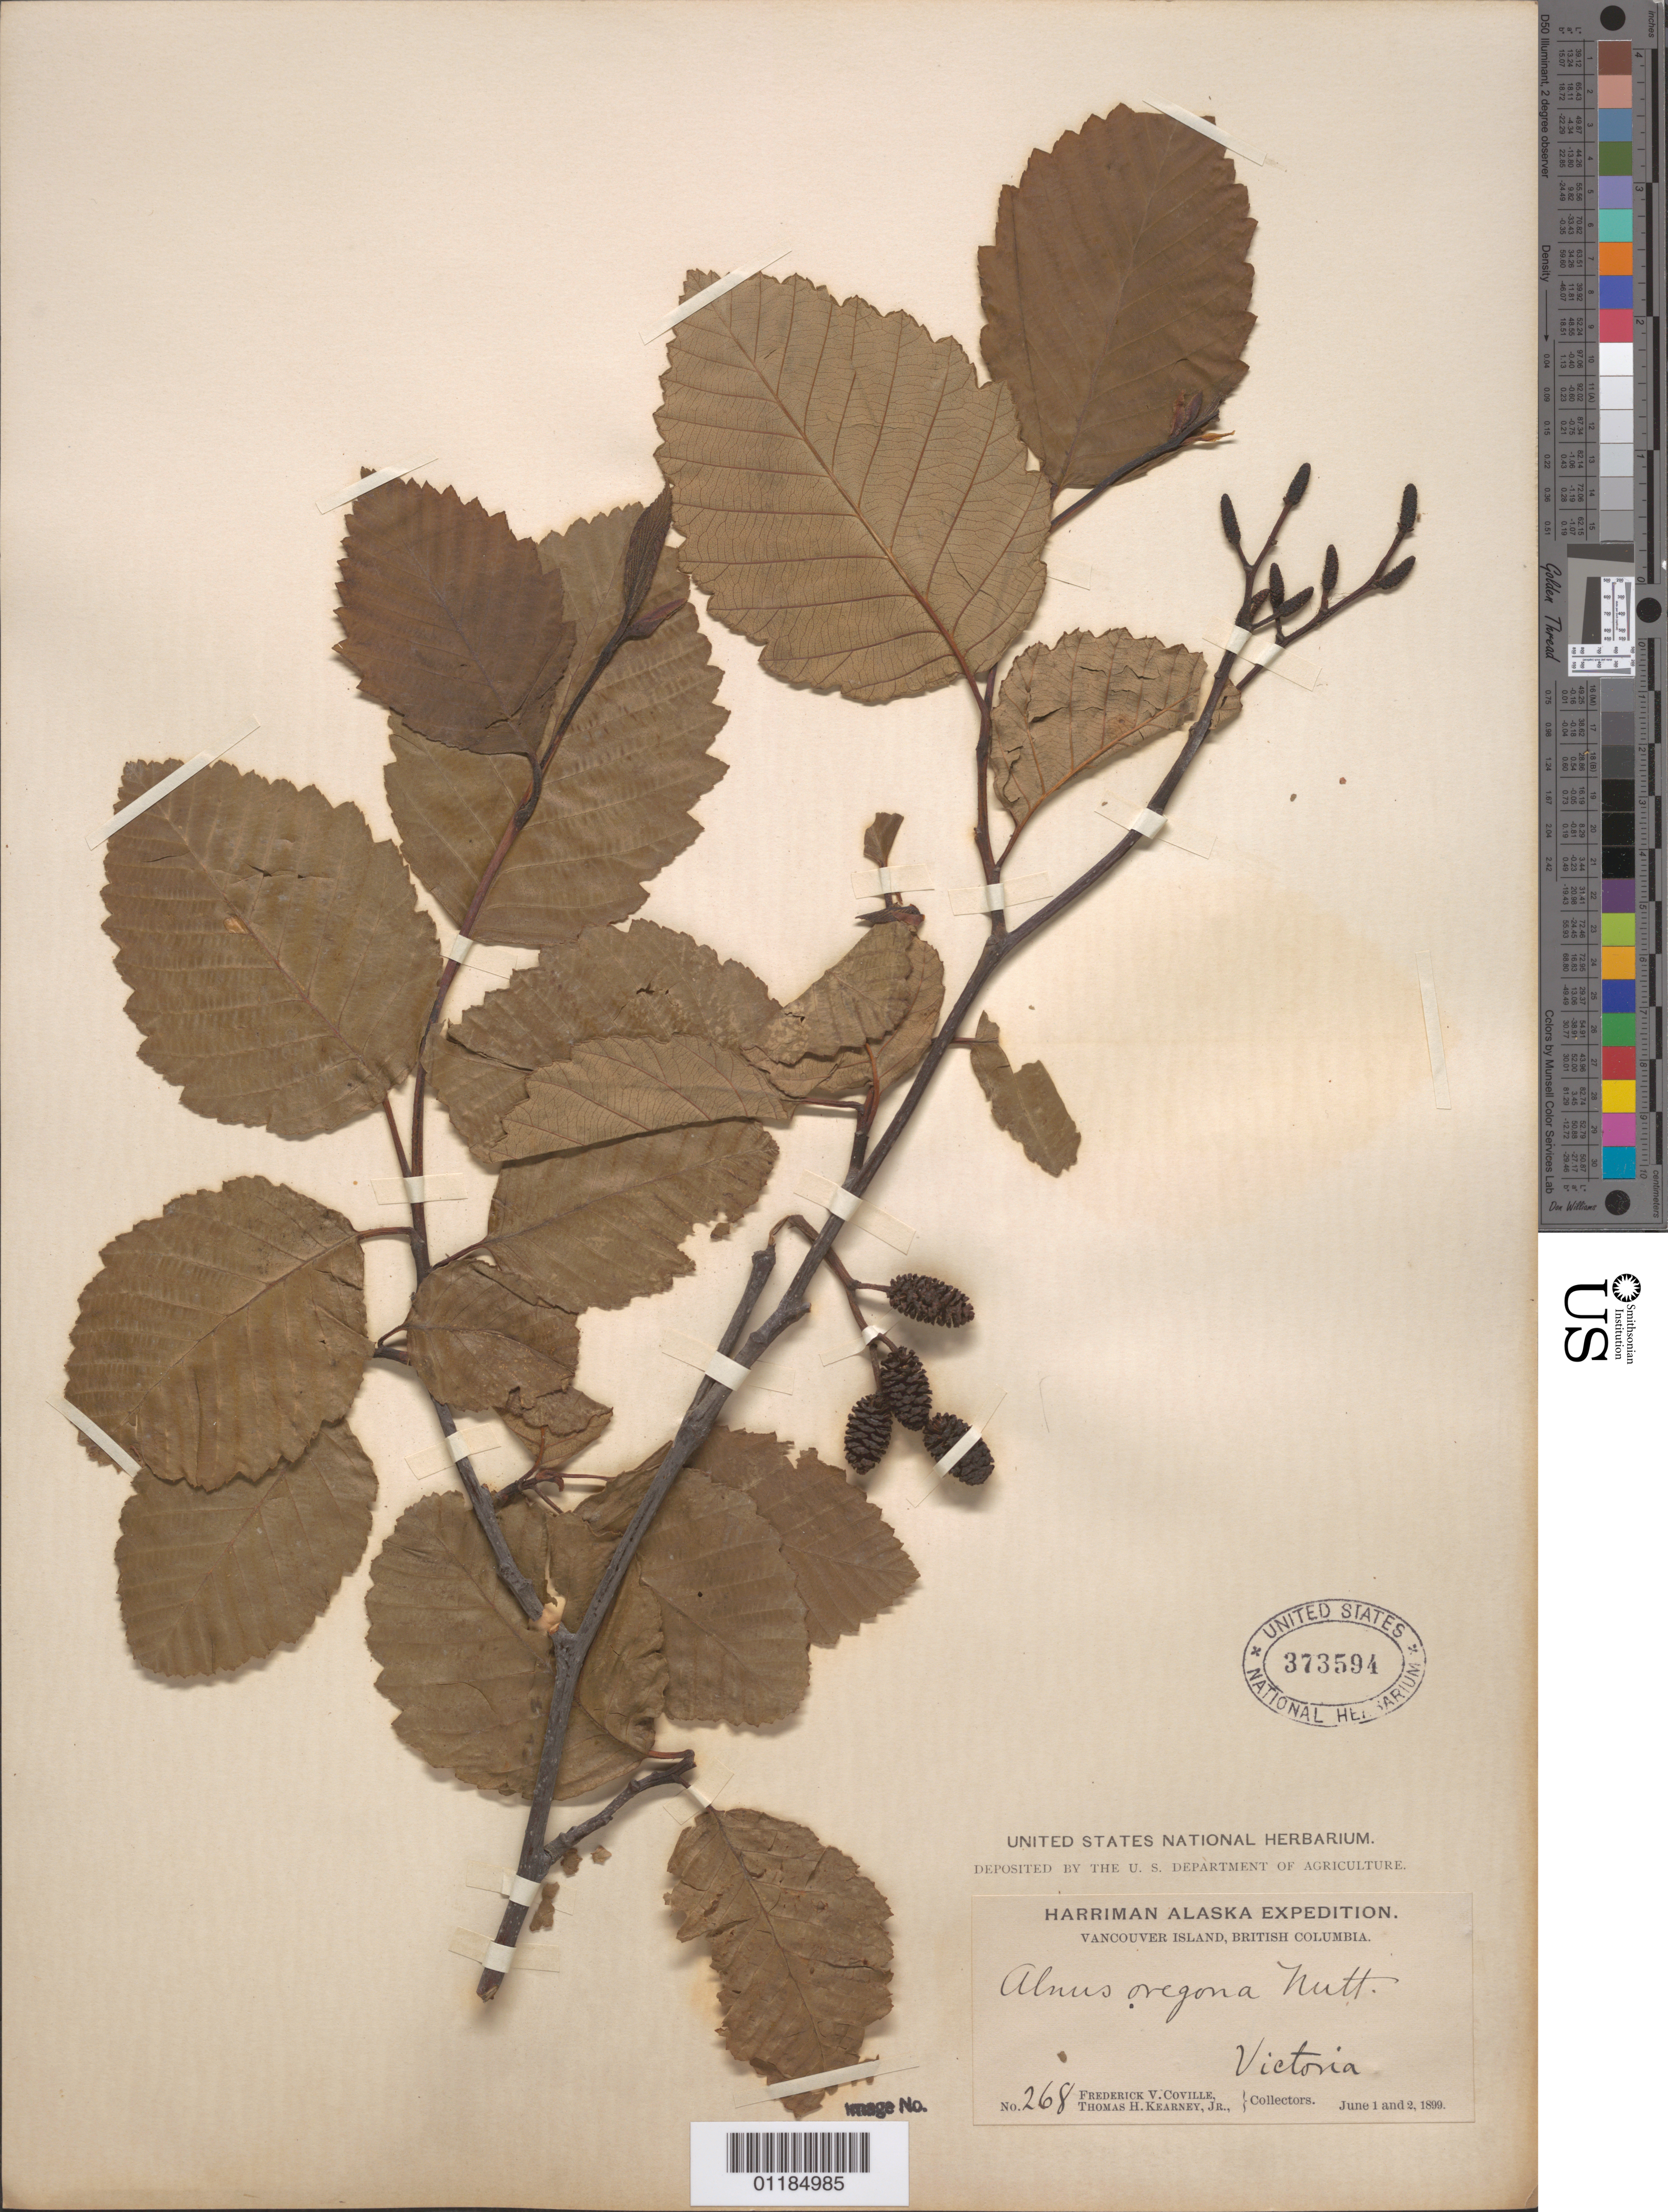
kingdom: Plantae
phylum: Tracheophyta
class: Magnoliopsida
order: Fagales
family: Betulaceae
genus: Alnus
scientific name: Alnus oregana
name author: Nutt.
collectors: F. V. Coville & T. H. Kearney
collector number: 268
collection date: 1899-06-01,1899-06-02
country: Canada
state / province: British Columbia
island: Vancouver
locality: Victoria.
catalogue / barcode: US 373594